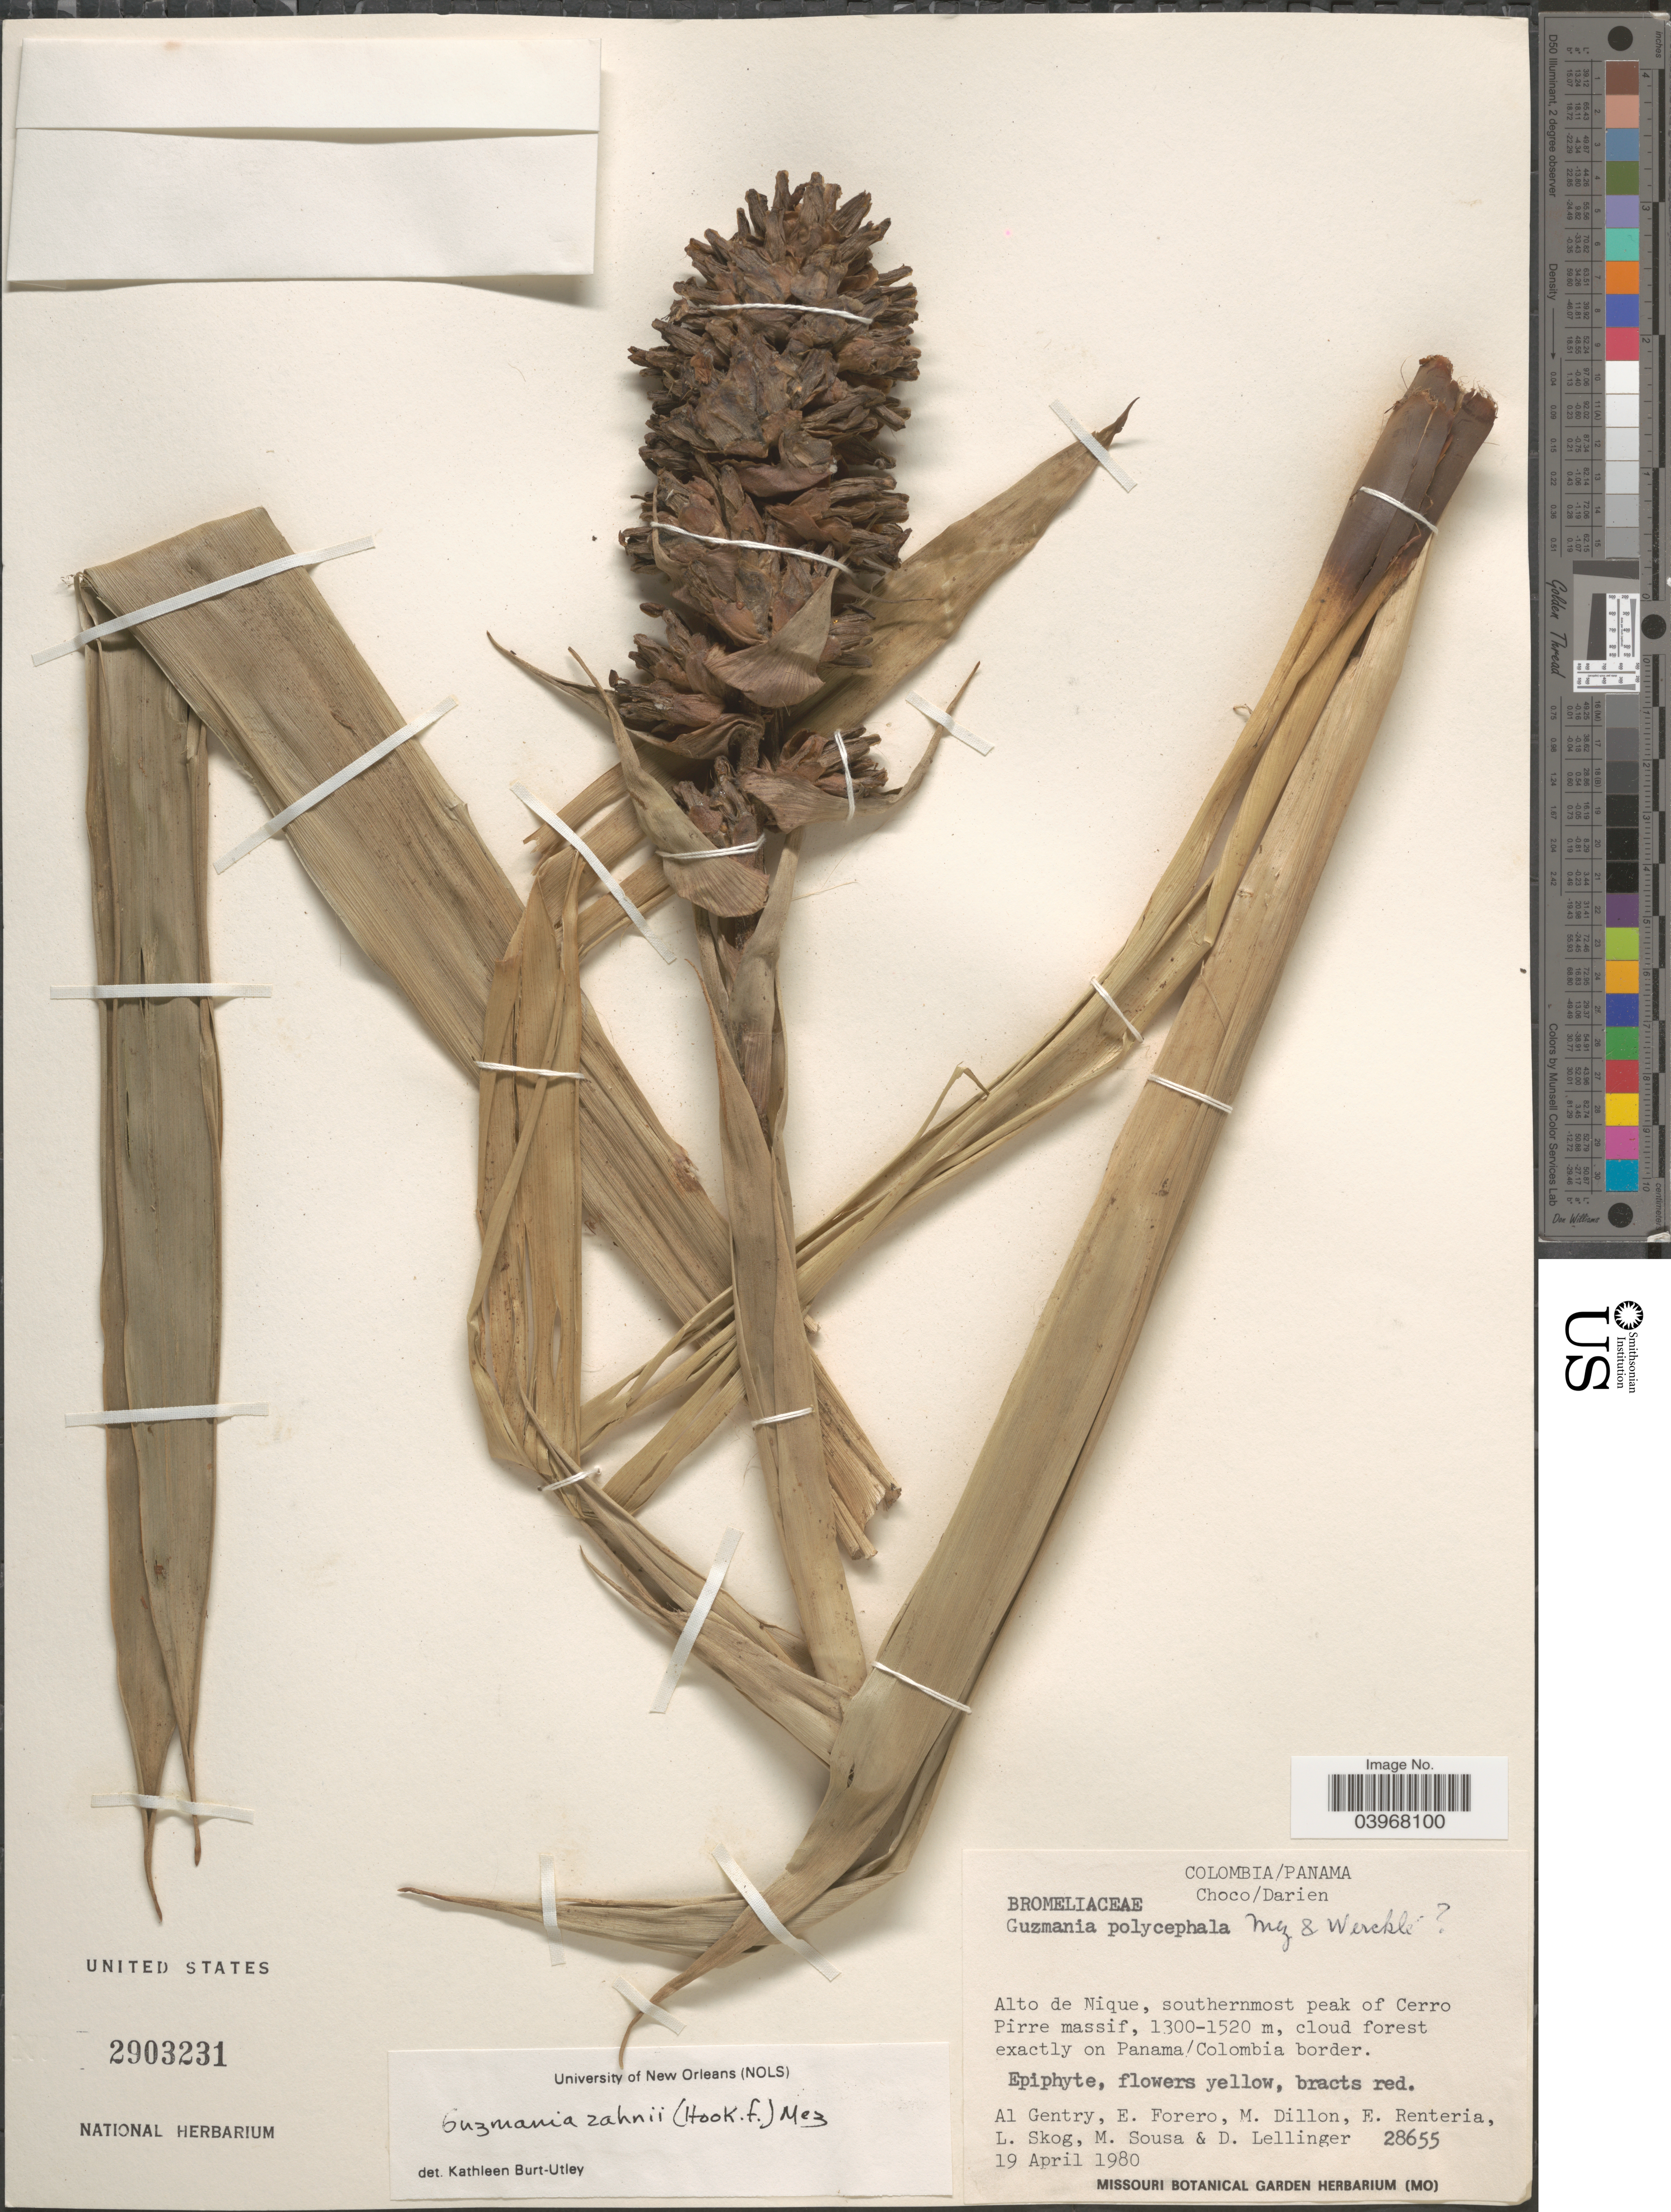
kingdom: Plantae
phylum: Tracheophyta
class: Liliopsida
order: Poales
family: Bromeliaceae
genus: Guzmania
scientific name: Guzmania zahnii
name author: (Hook. f.) Mez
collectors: A. H. Gentry, E. Forero, M. O. Dillon, E. Renteria & et al.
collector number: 28655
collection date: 1980-04-19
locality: Colombia/Panama. Choco/Darien. Alto de Nique, southernmost peak of Cerro Pirre massif, cloud forest exactly on Panama/Colombia border.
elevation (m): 1300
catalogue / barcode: US 2903231